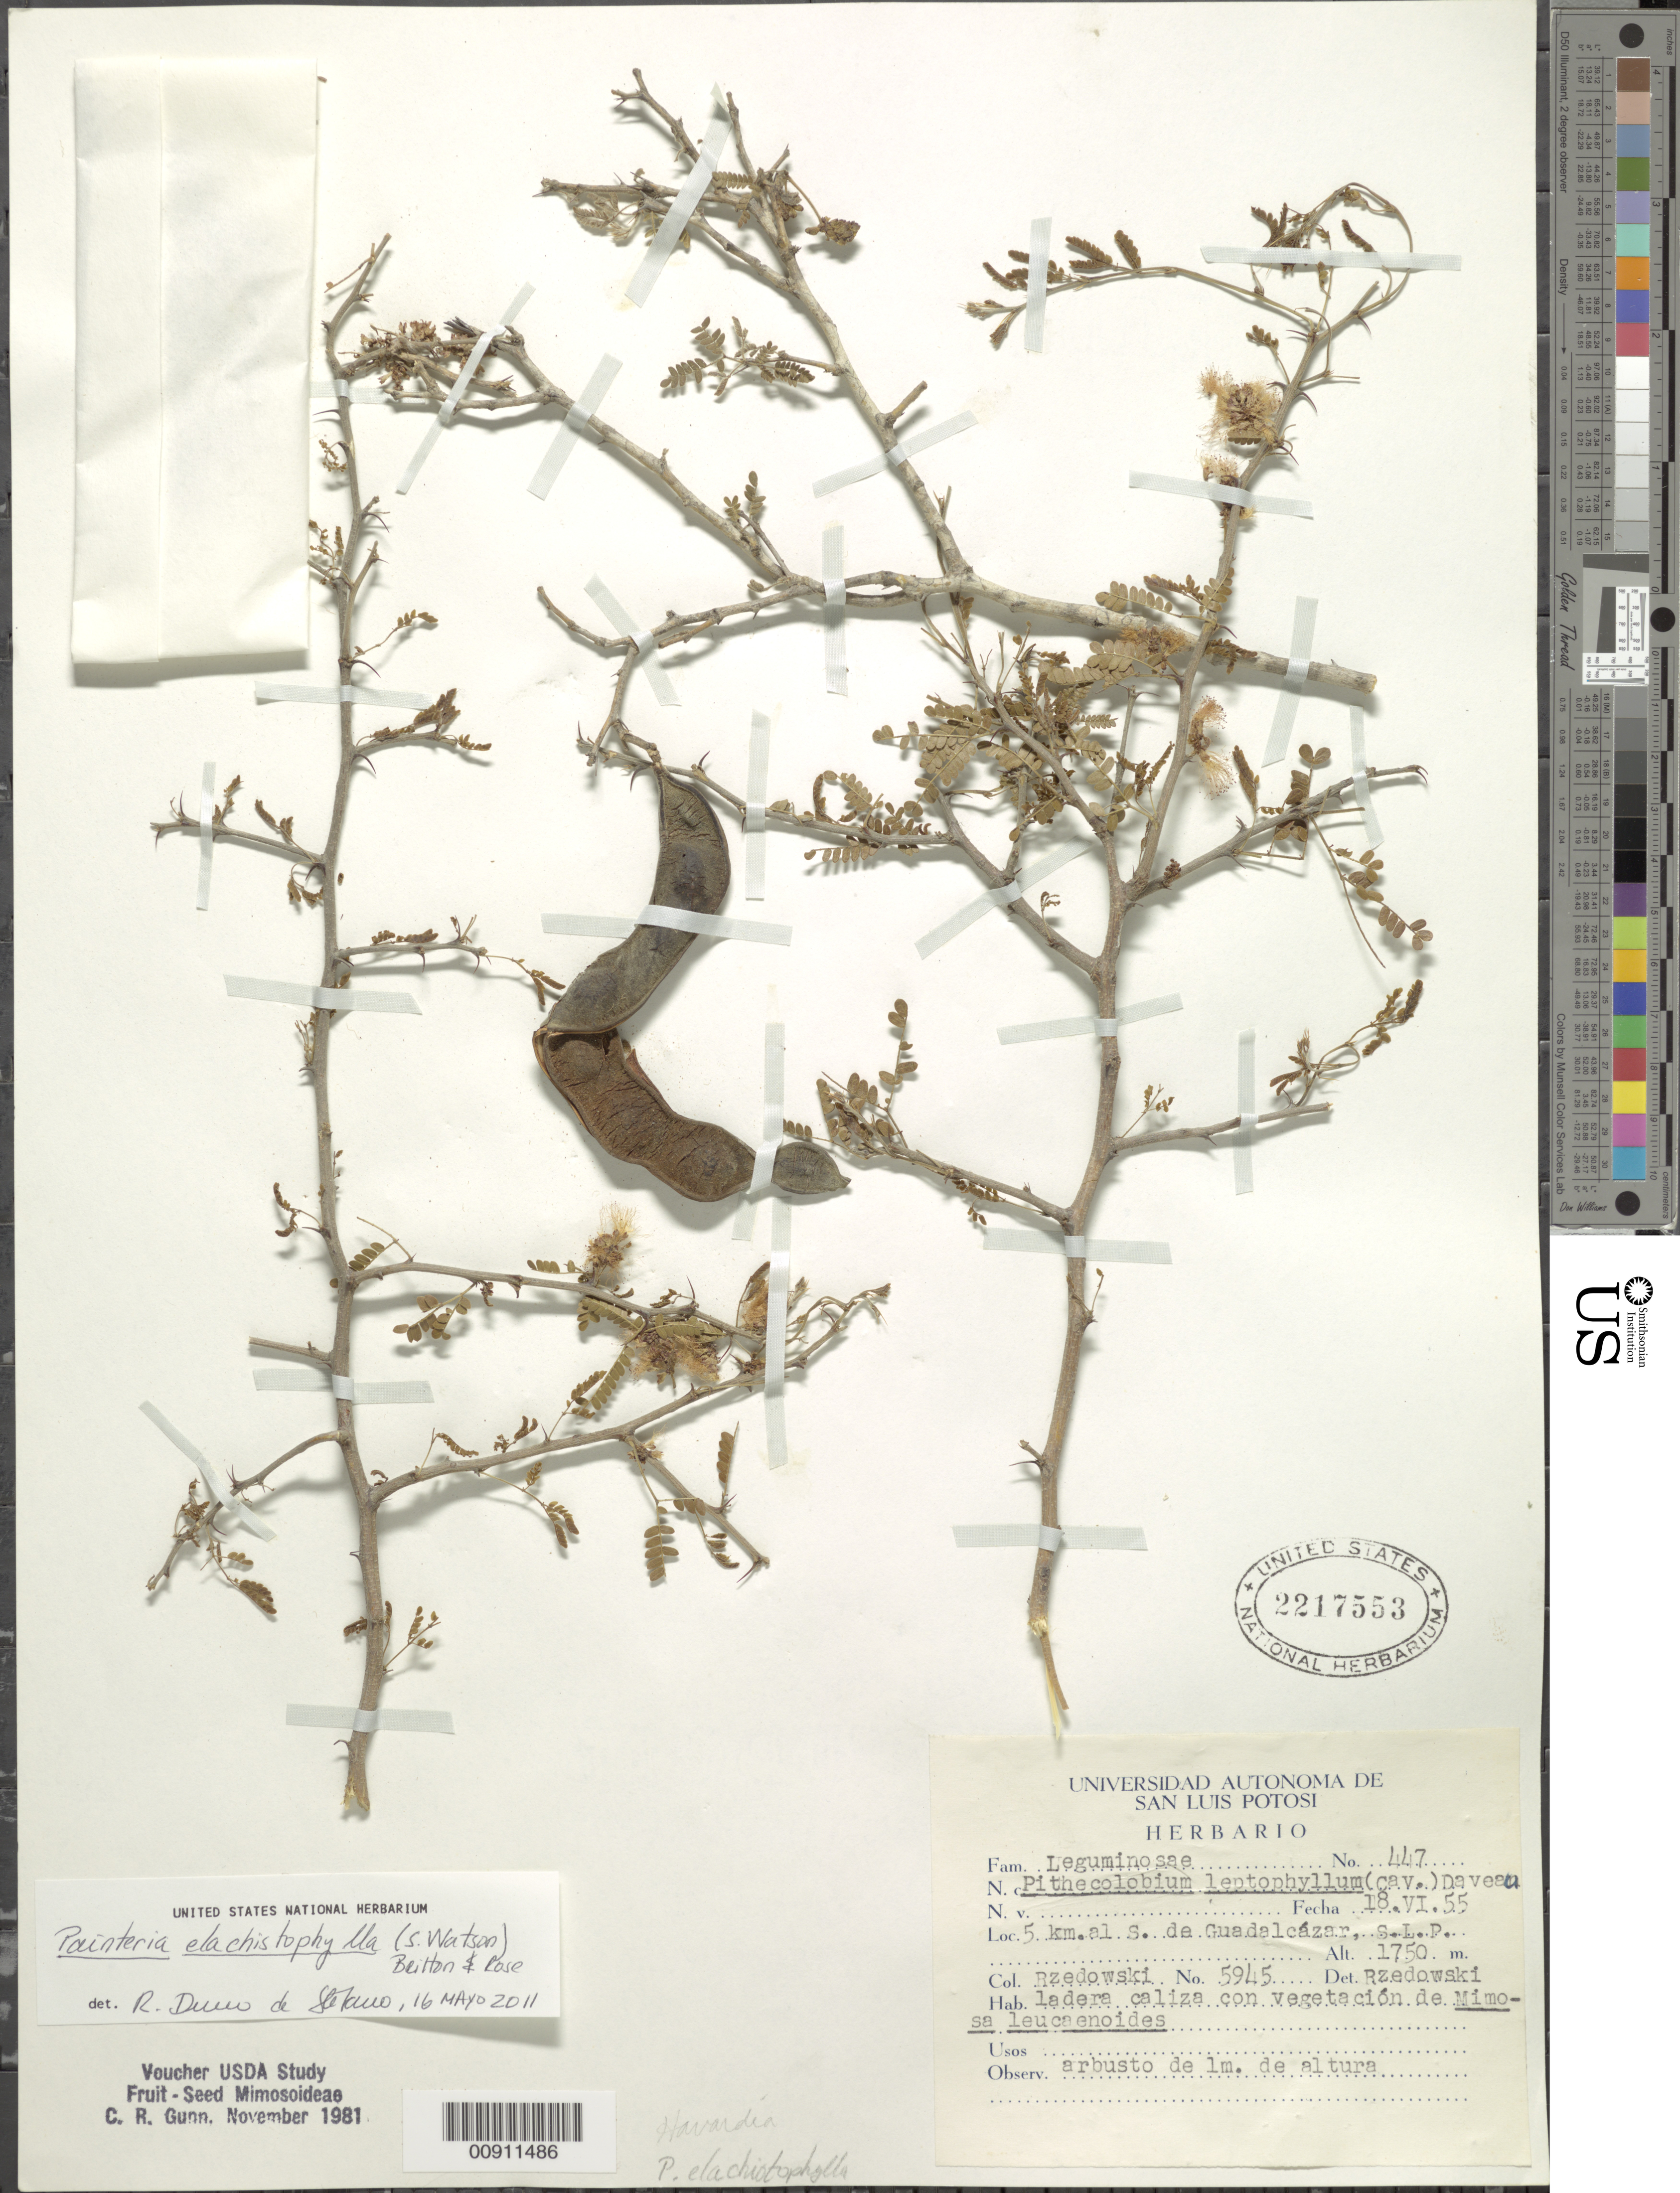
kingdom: Plantae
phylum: Tracheophyta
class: Magnoliopsida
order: Fabales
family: Fabaceae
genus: Painteria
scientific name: Painteria elachistophylla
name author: (A. Gray ex S. Watson) Britton & Rose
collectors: J. Rzedowski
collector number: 5945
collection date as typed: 18 Jun 1955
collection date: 1955-06-18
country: Mexico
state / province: San Luis Potosí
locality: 5 km. al S de Guadalcazar, S.L.P.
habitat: Ladera caliza con vegetación de Mimosa leucaenoides.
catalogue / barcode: US 2217553